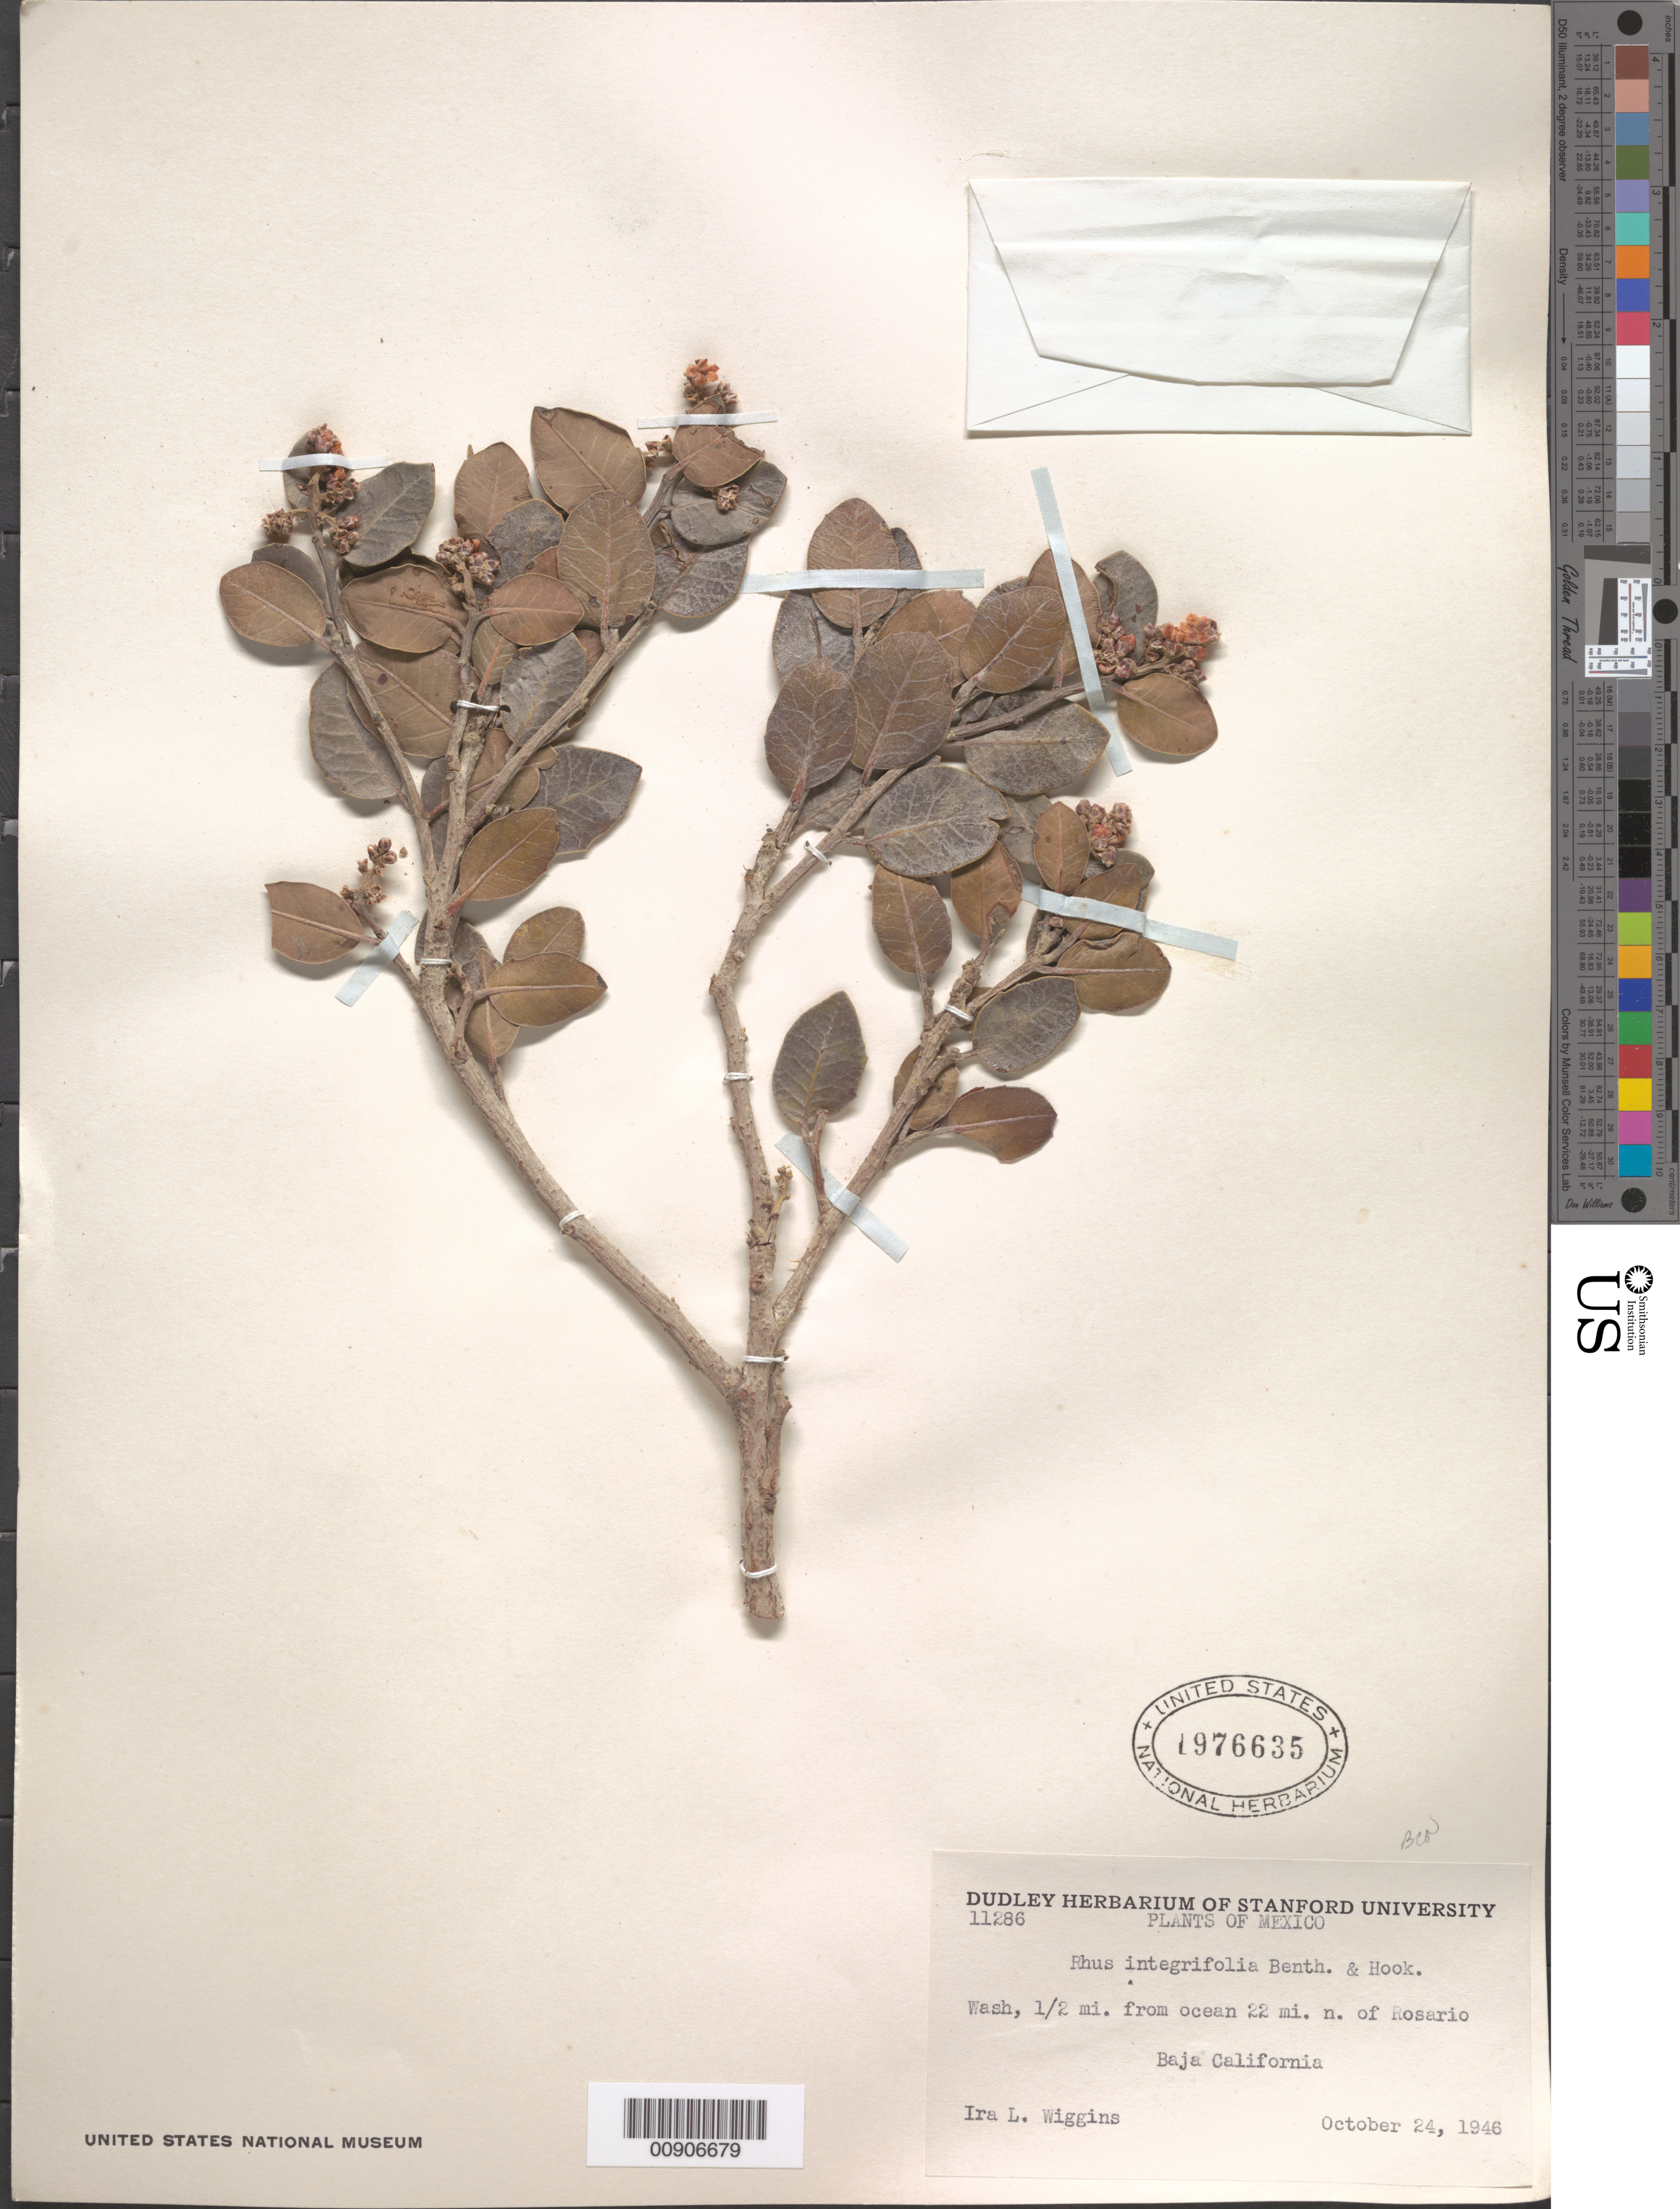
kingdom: Plantae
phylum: Tracheophyta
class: Magnoliopsida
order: Sapindales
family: Anacardiaceae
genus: Rhus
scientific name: Rhus integrifolia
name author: (Nutt.) Benth. & Hook. f. ex W.H. Brewer & S. Watson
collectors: I. L. Wiggins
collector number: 11286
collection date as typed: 24 Oct 1946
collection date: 1946-10-24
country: Mexico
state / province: Baja California Norte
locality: Wash, ½ mi. from ocean 22 mi. N of Rosario, Baja California.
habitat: Wash.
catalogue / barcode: US 1976635